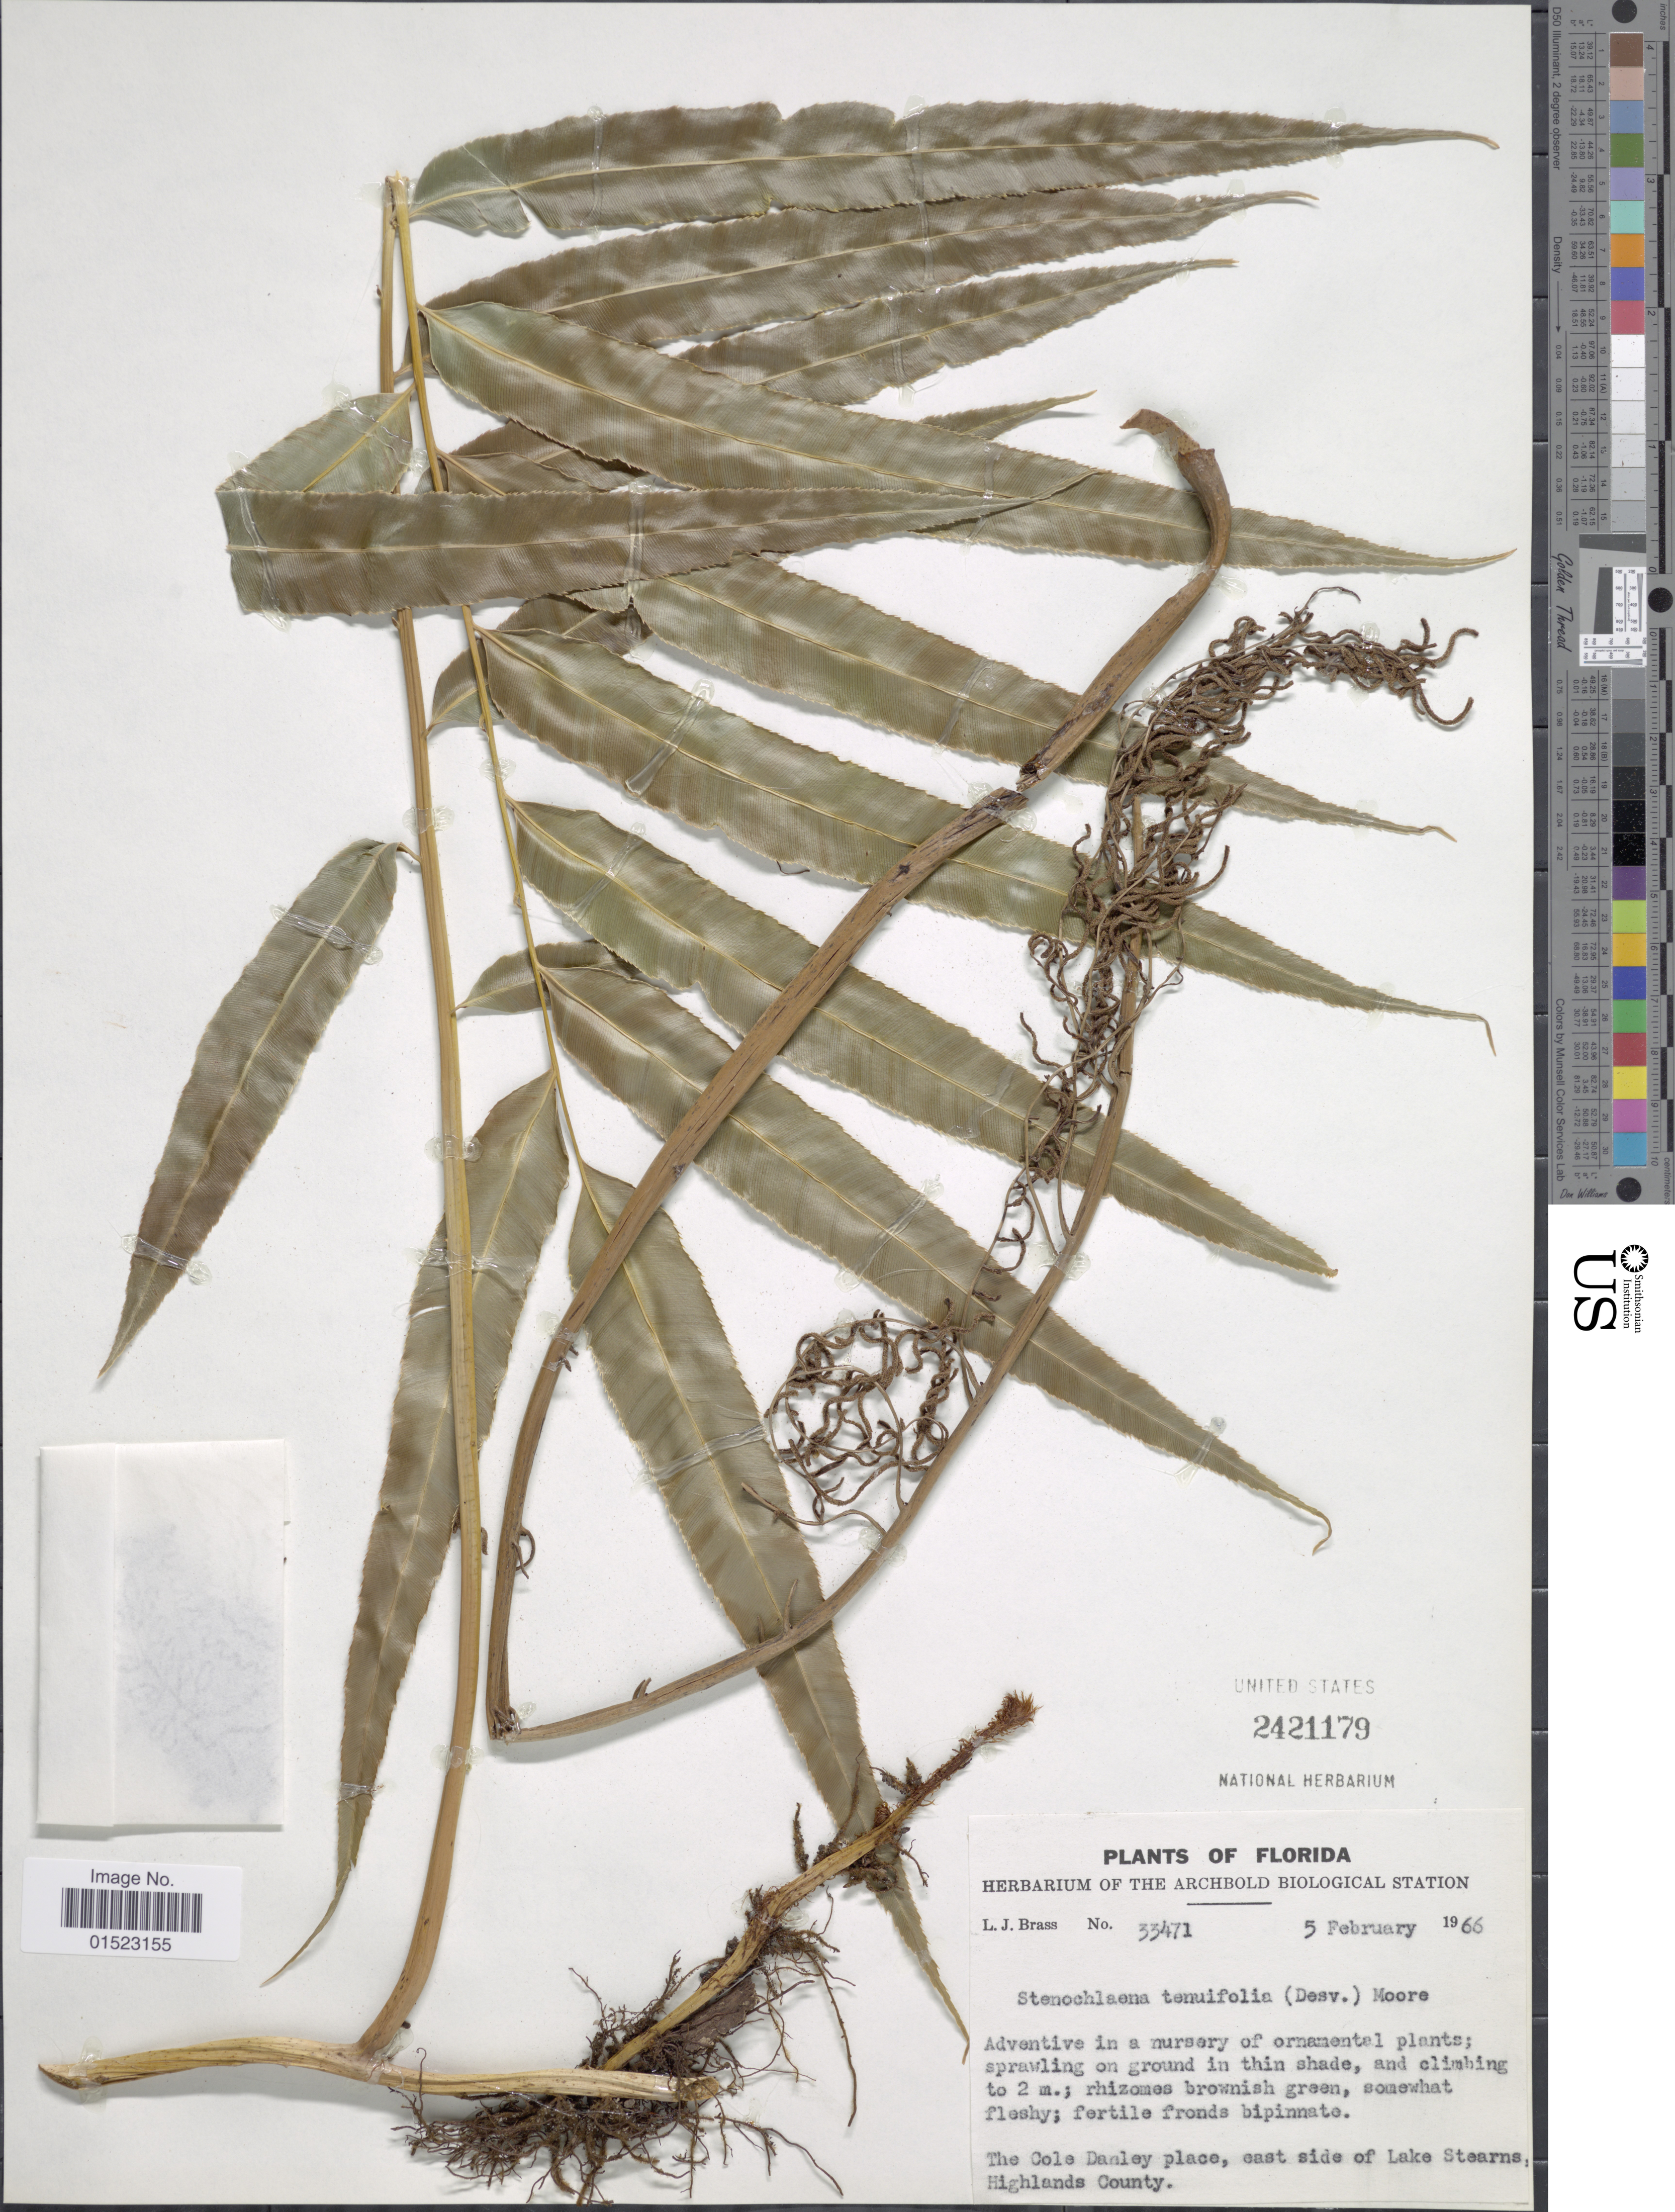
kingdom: Plantae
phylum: Tracheophyta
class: Polypodiopsida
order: Polypodiales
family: Blechnaceae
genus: Stenochlaena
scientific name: Stenochlaena tenuifolia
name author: (Desv.) T. Moore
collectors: L. J. Brass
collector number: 33471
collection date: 1966-02-05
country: United States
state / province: Florida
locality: The Cole Danley place, east side of Lake Stearns, Highlands County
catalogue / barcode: US 2421179